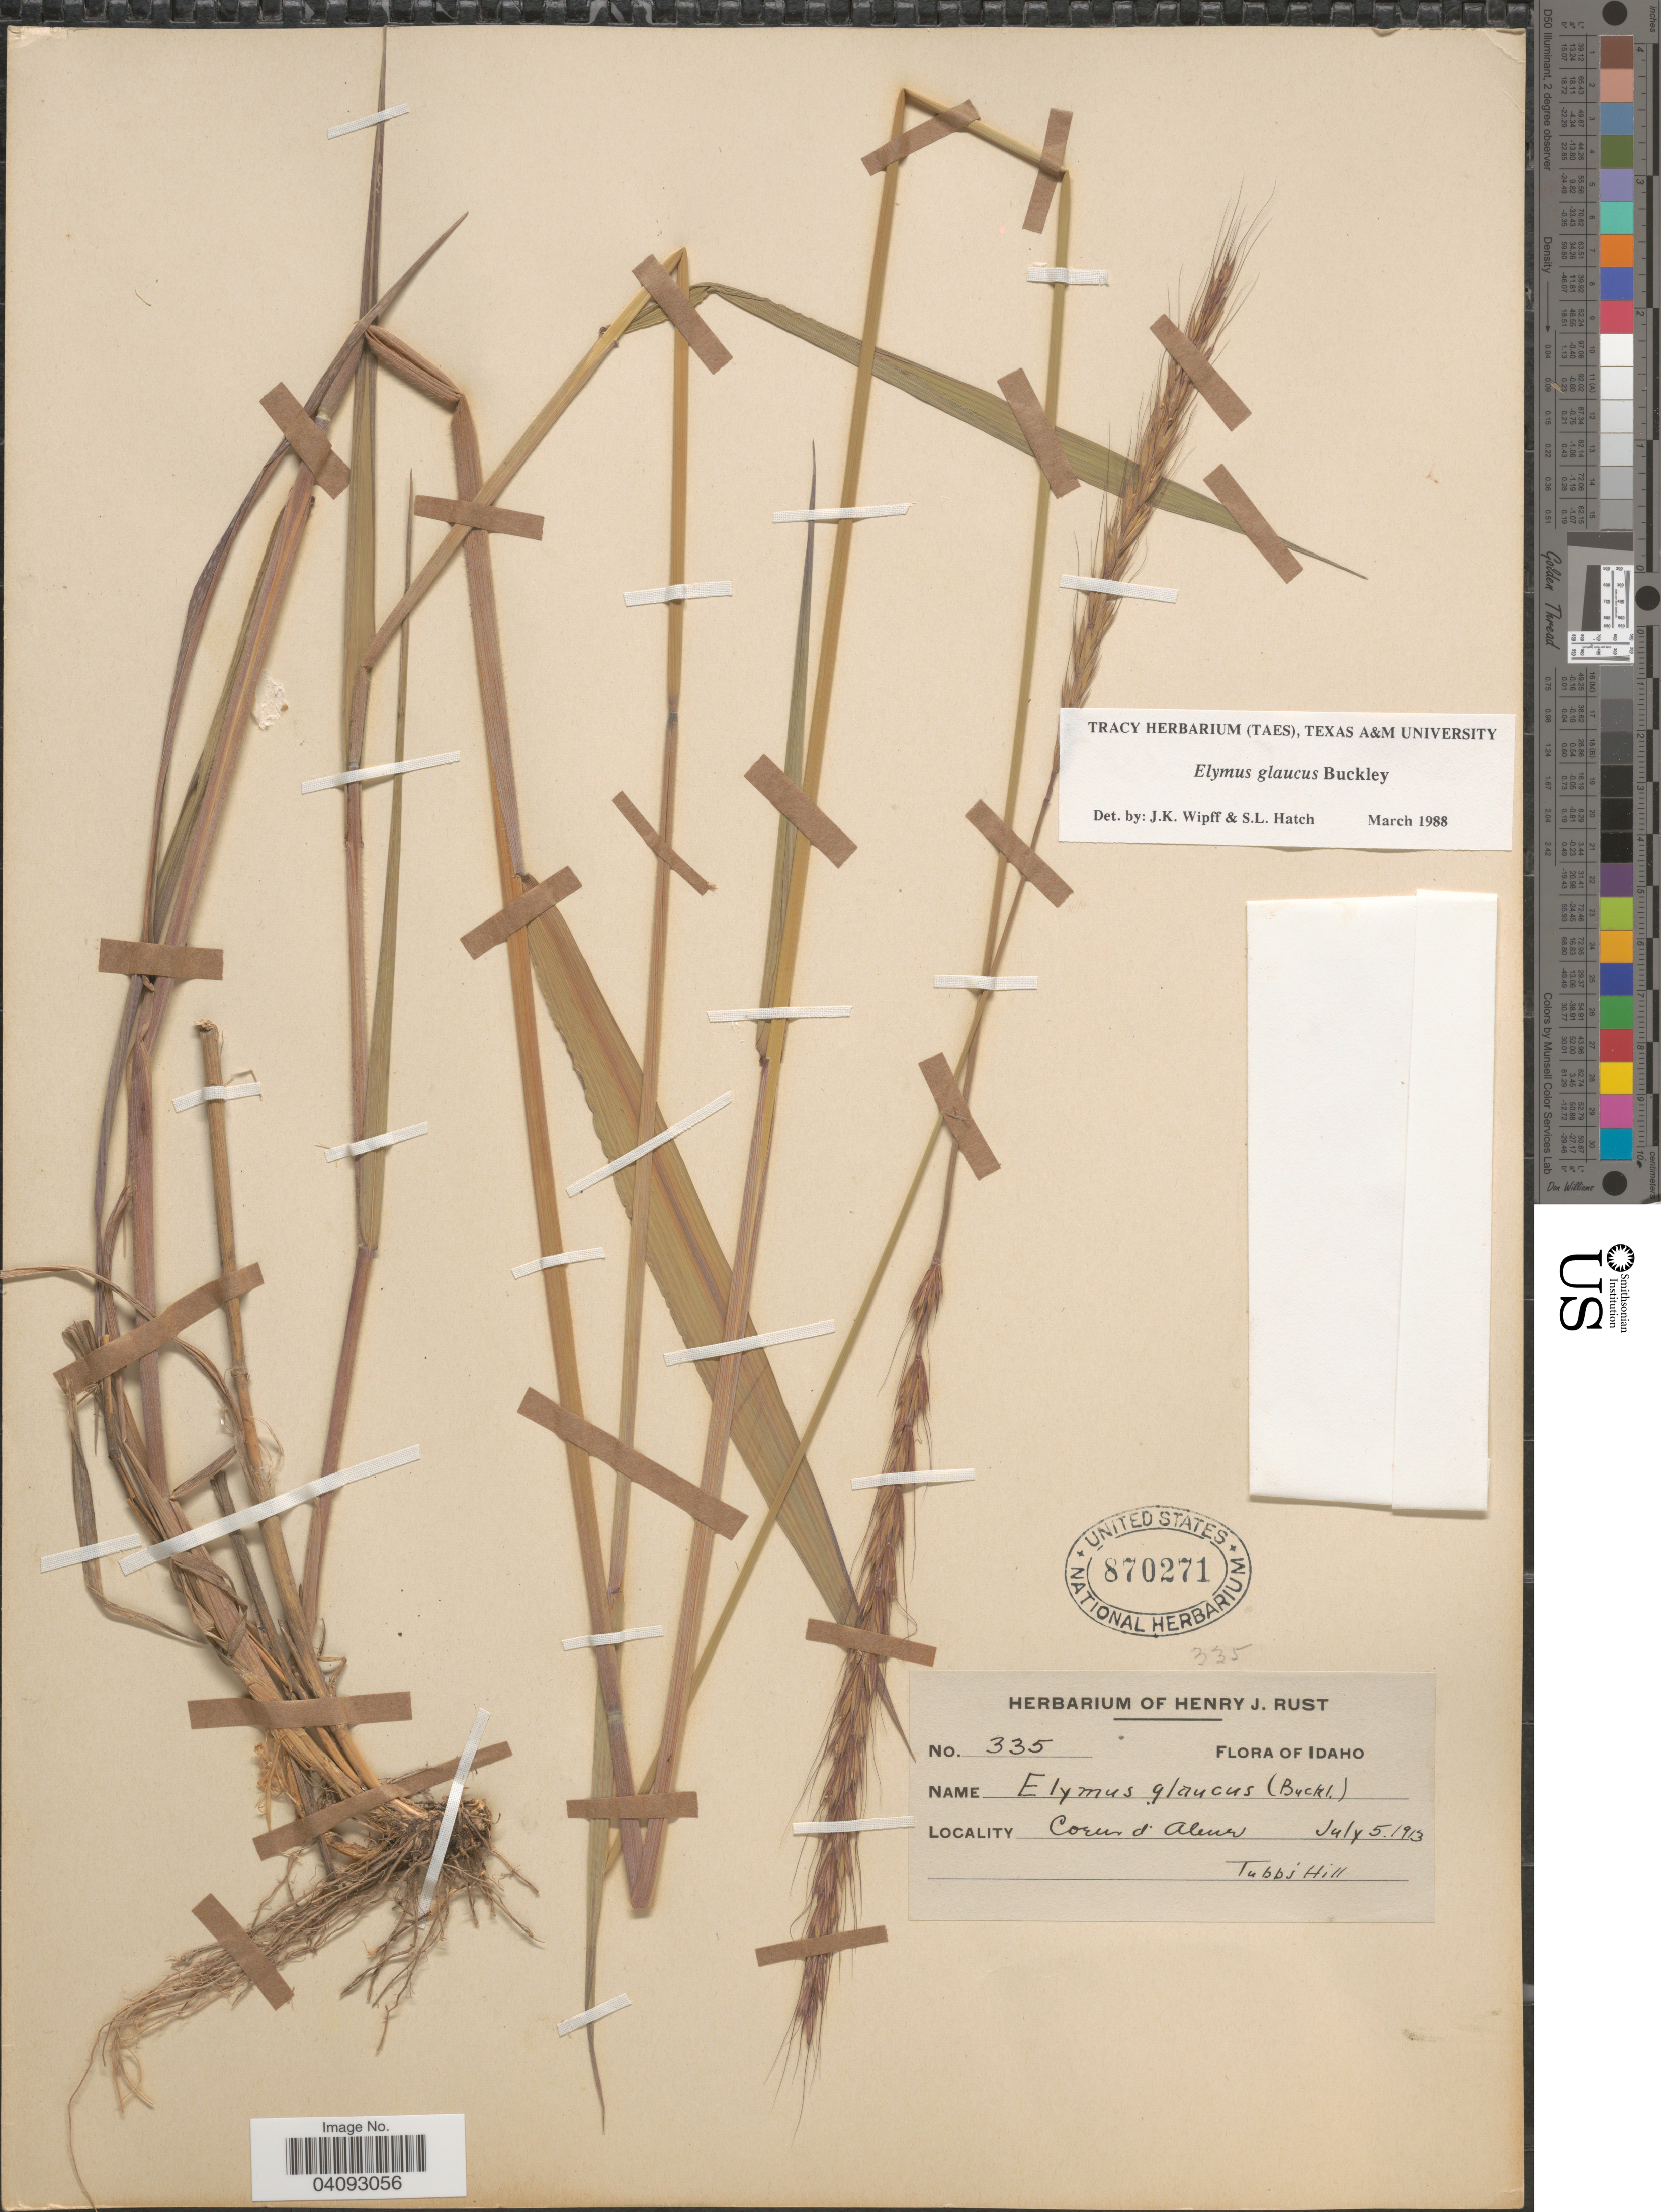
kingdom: Plantae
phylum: Tracheophyta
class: Liliopsida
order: Poales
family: Poaceae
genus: Elymus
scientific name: Elymus glaucus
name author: Buckley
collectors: ex herb. Henry J. Rust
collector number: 335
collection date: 1913-07-05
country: United States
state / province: Idaho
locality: Coeur d'Alene. Tubb's Hill.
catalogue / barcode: US 870271